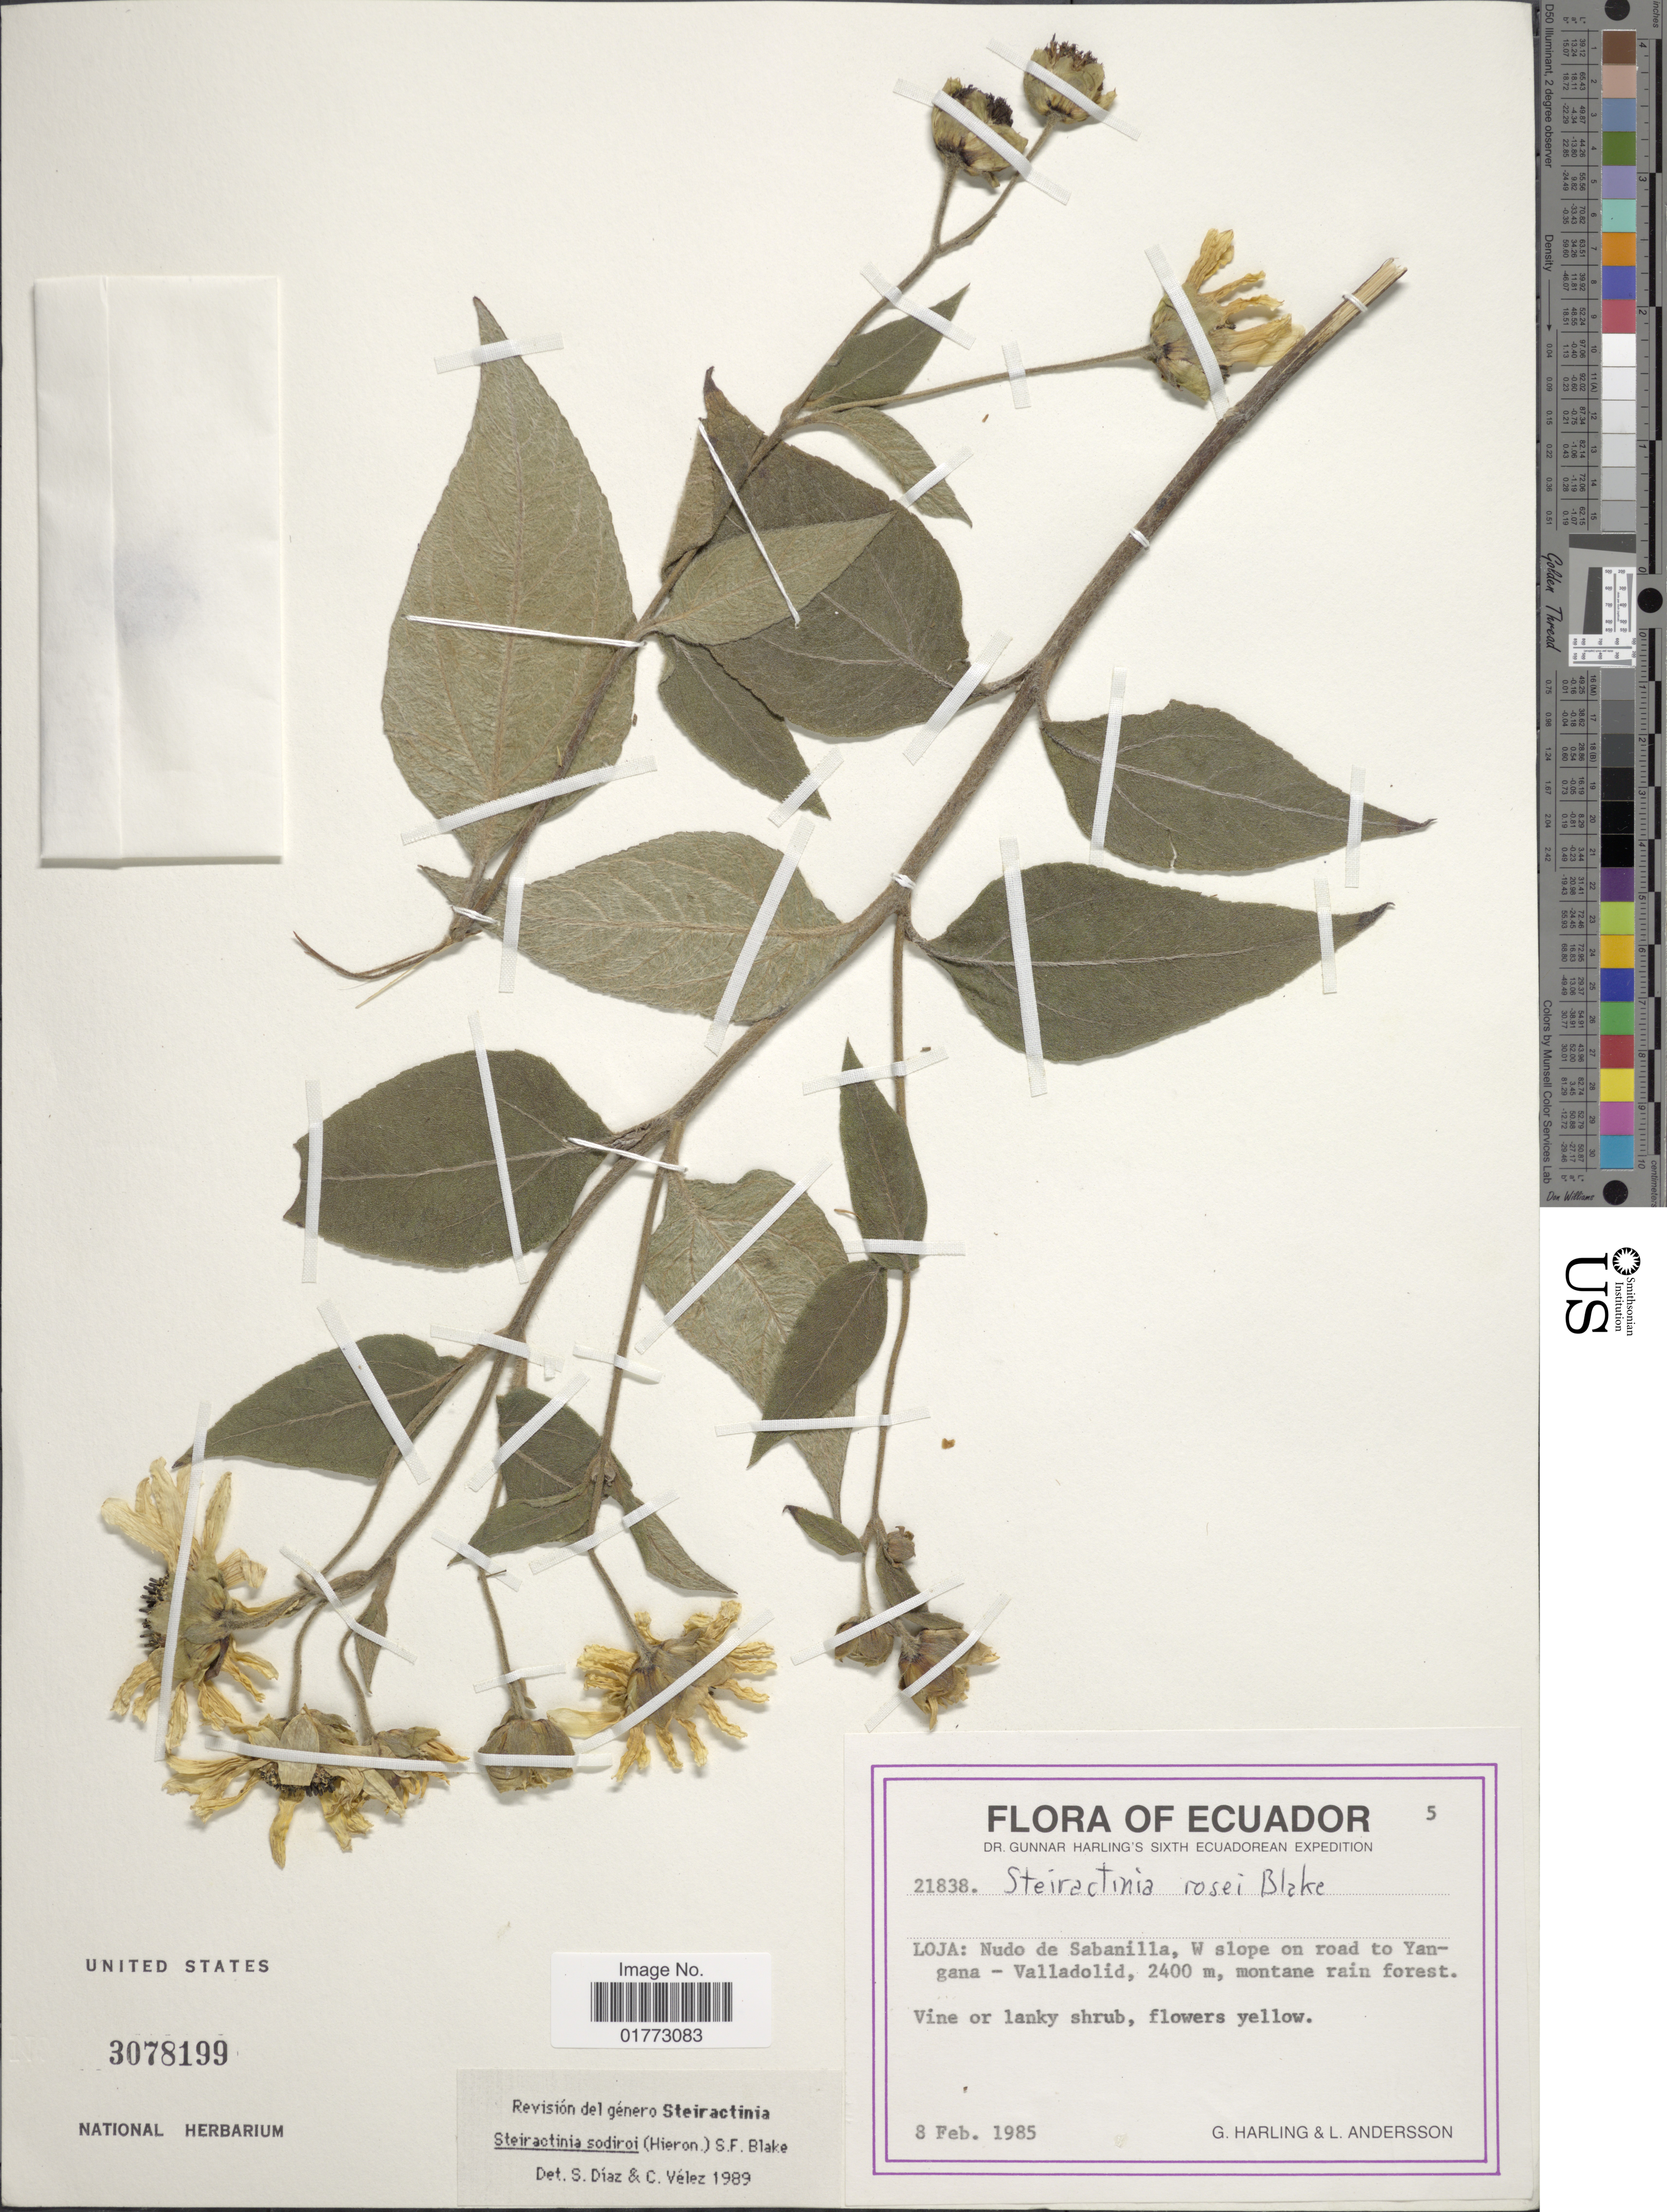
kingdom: Plantae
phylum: Tracheophyta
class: Magnoliopsida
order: Asterales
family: Asteraceae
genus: Steiractinia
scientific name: Steiractinia sodiroi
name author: (Hieron. ex Sodiro) S.F. Blake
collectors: G. Harling & L. Andersson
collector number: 21838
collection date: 1985-02-08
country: Ecuador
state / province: Loja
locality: Nudo de Sabanilla, w slope on road to Yangana- Valladodid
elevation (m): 2400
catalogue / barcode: US 3078199